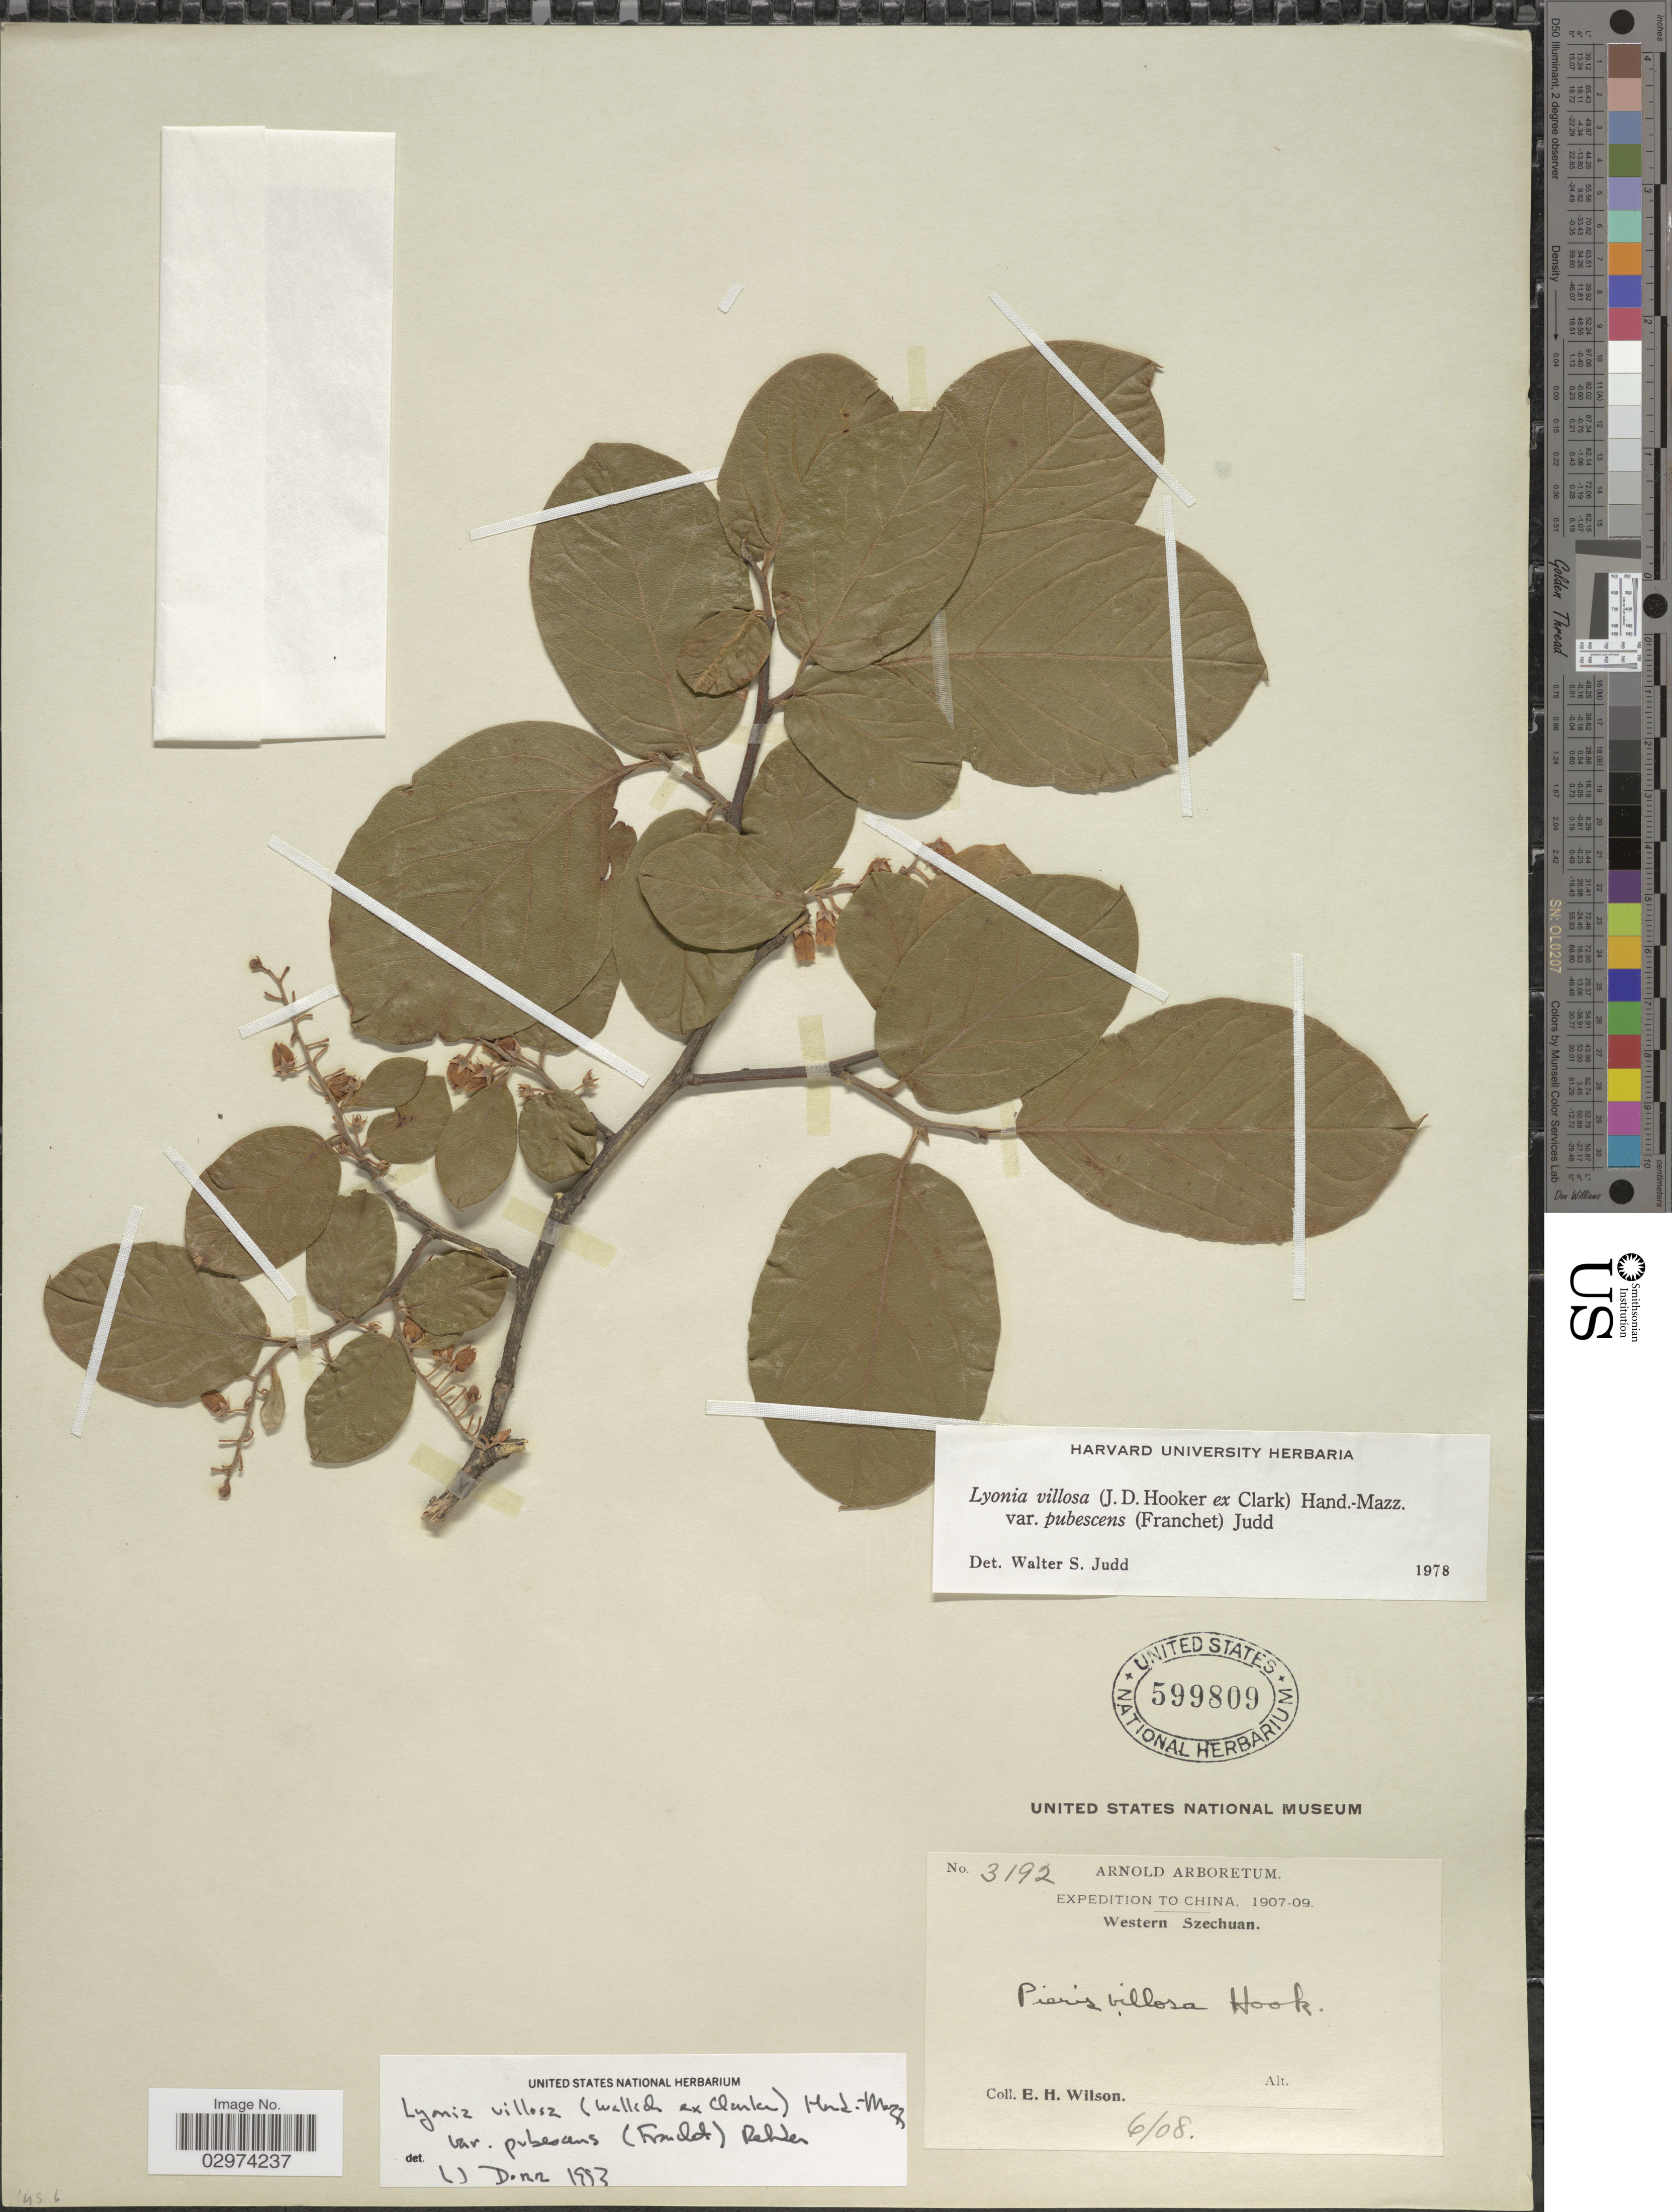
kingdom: Plantae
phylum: Tracheophyta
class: Magnoliopsida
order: Ericales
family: Ericaceae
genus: Lyonia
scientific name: Lyonia villosa var. pubescens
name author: (Franch.) Rehder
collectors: E. Wilson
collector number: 3192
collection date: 1908-06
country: China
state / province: Sichuan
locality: Western Szechuan.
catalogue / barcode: US 599809